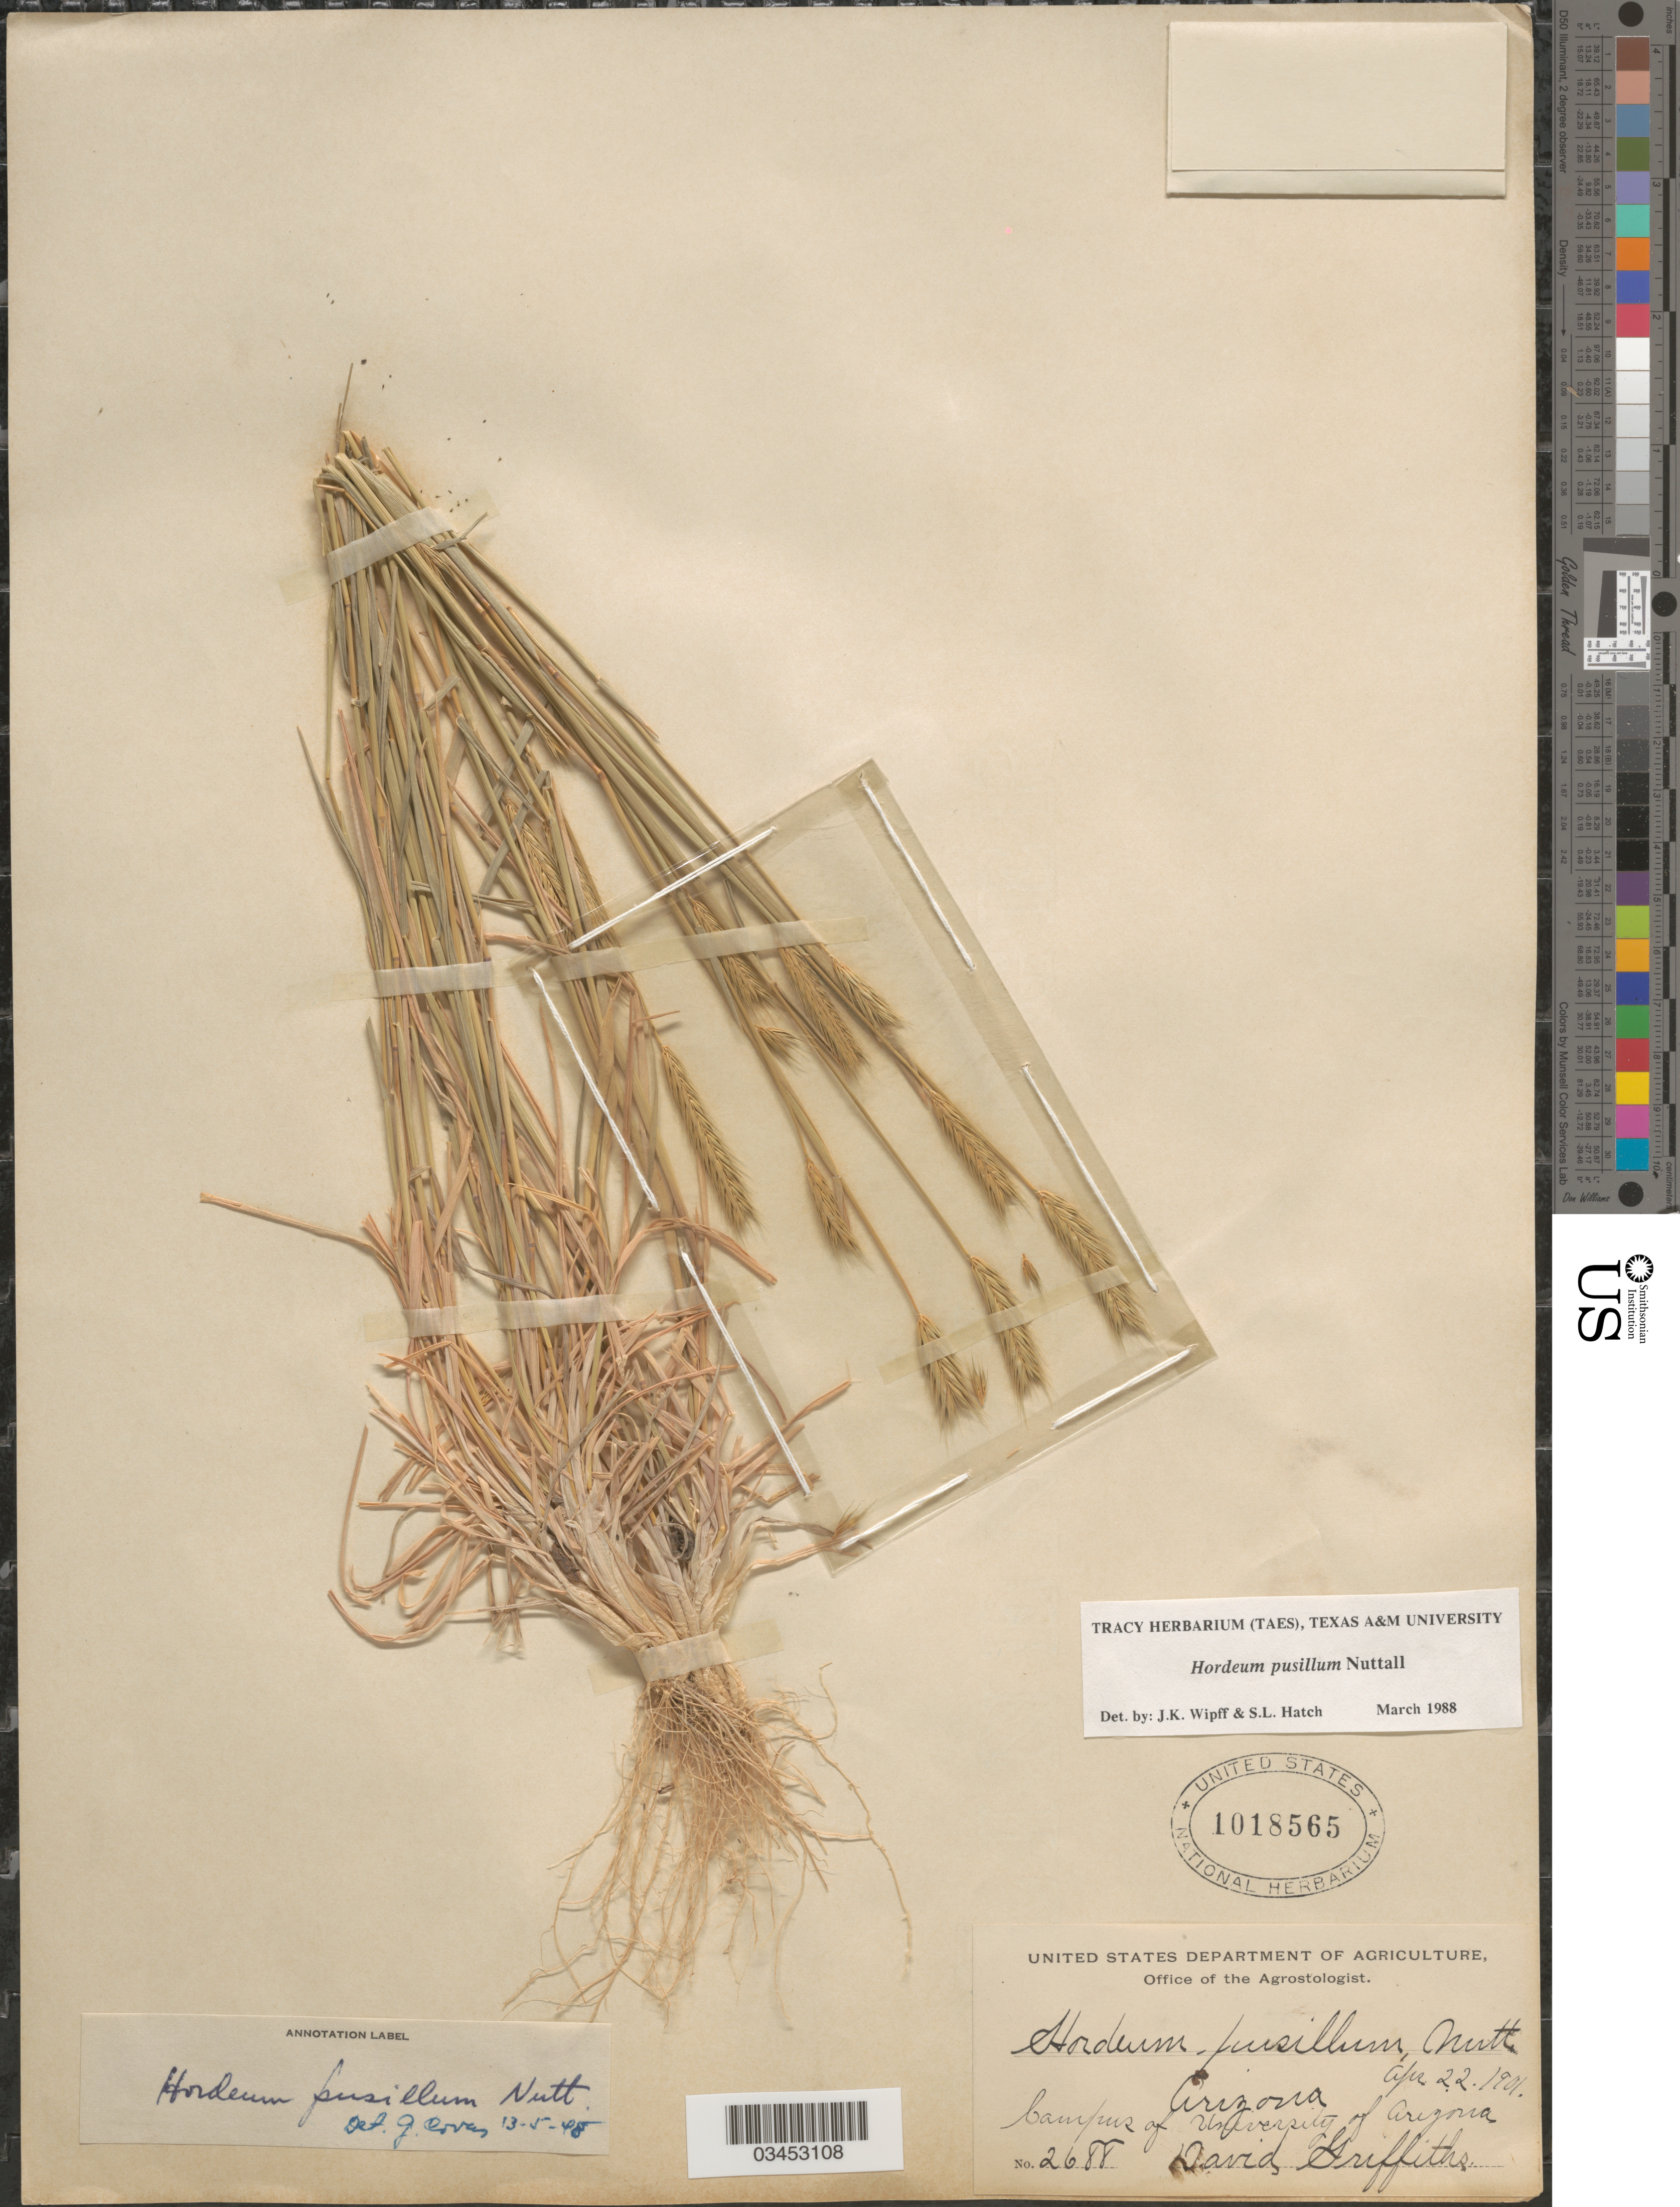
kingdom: Plantae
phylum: Tracheophyta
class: Liliopsida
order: Poales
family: Poaceae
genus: Hordeum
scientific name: Hordeum pusillum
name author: Nutt.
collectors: D. Griffiths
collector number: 2688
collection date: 1901-04-22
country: United States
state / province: Arizona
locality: Campus of University of Arizona.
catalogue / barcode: US 1018565